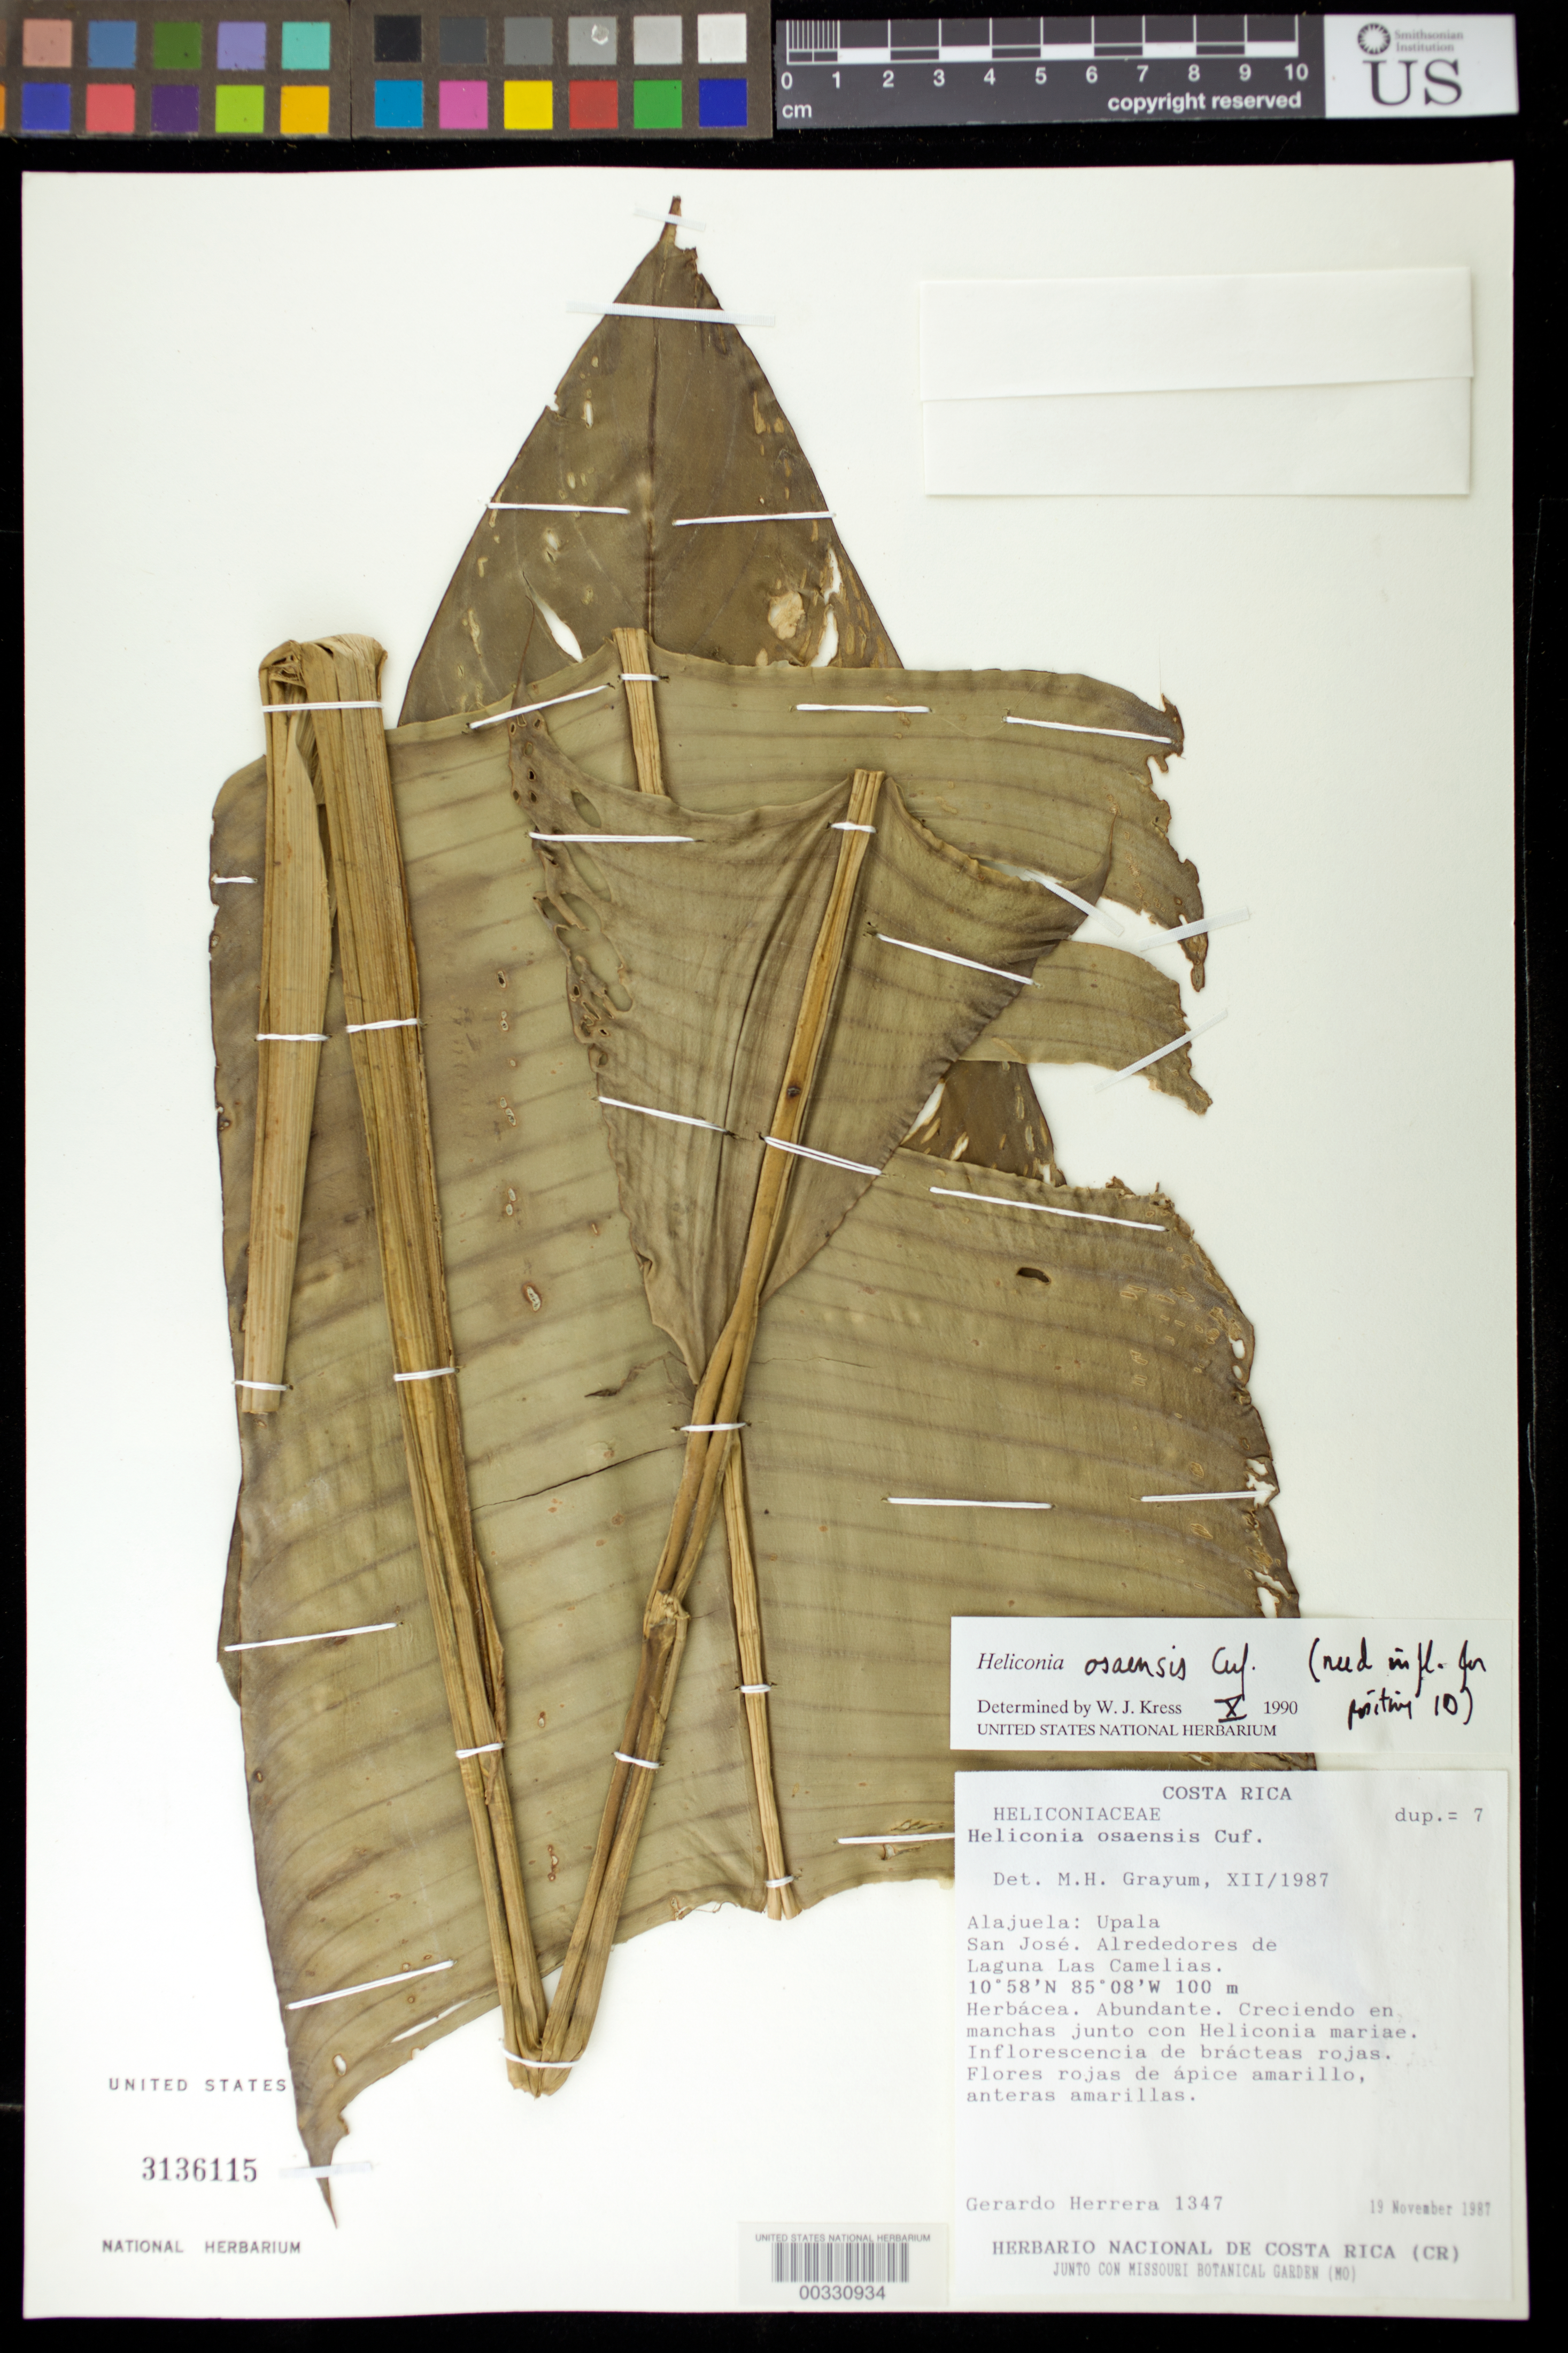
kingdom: Plantae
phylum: Tracheophyta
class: Liliopsida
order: Zingiberales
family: Heliconiaceae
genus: Heliconia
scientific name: Heliconia osaensis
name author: Cufod.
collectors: G. Herrera Ch.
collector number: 1347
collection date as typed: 19 Nov 1987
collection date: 1987-11-19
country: Costa Rica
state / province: Alajuela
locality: Upala, San Jose, environs of Laguna Las Camelias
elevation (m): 100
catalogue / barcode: US 3136115